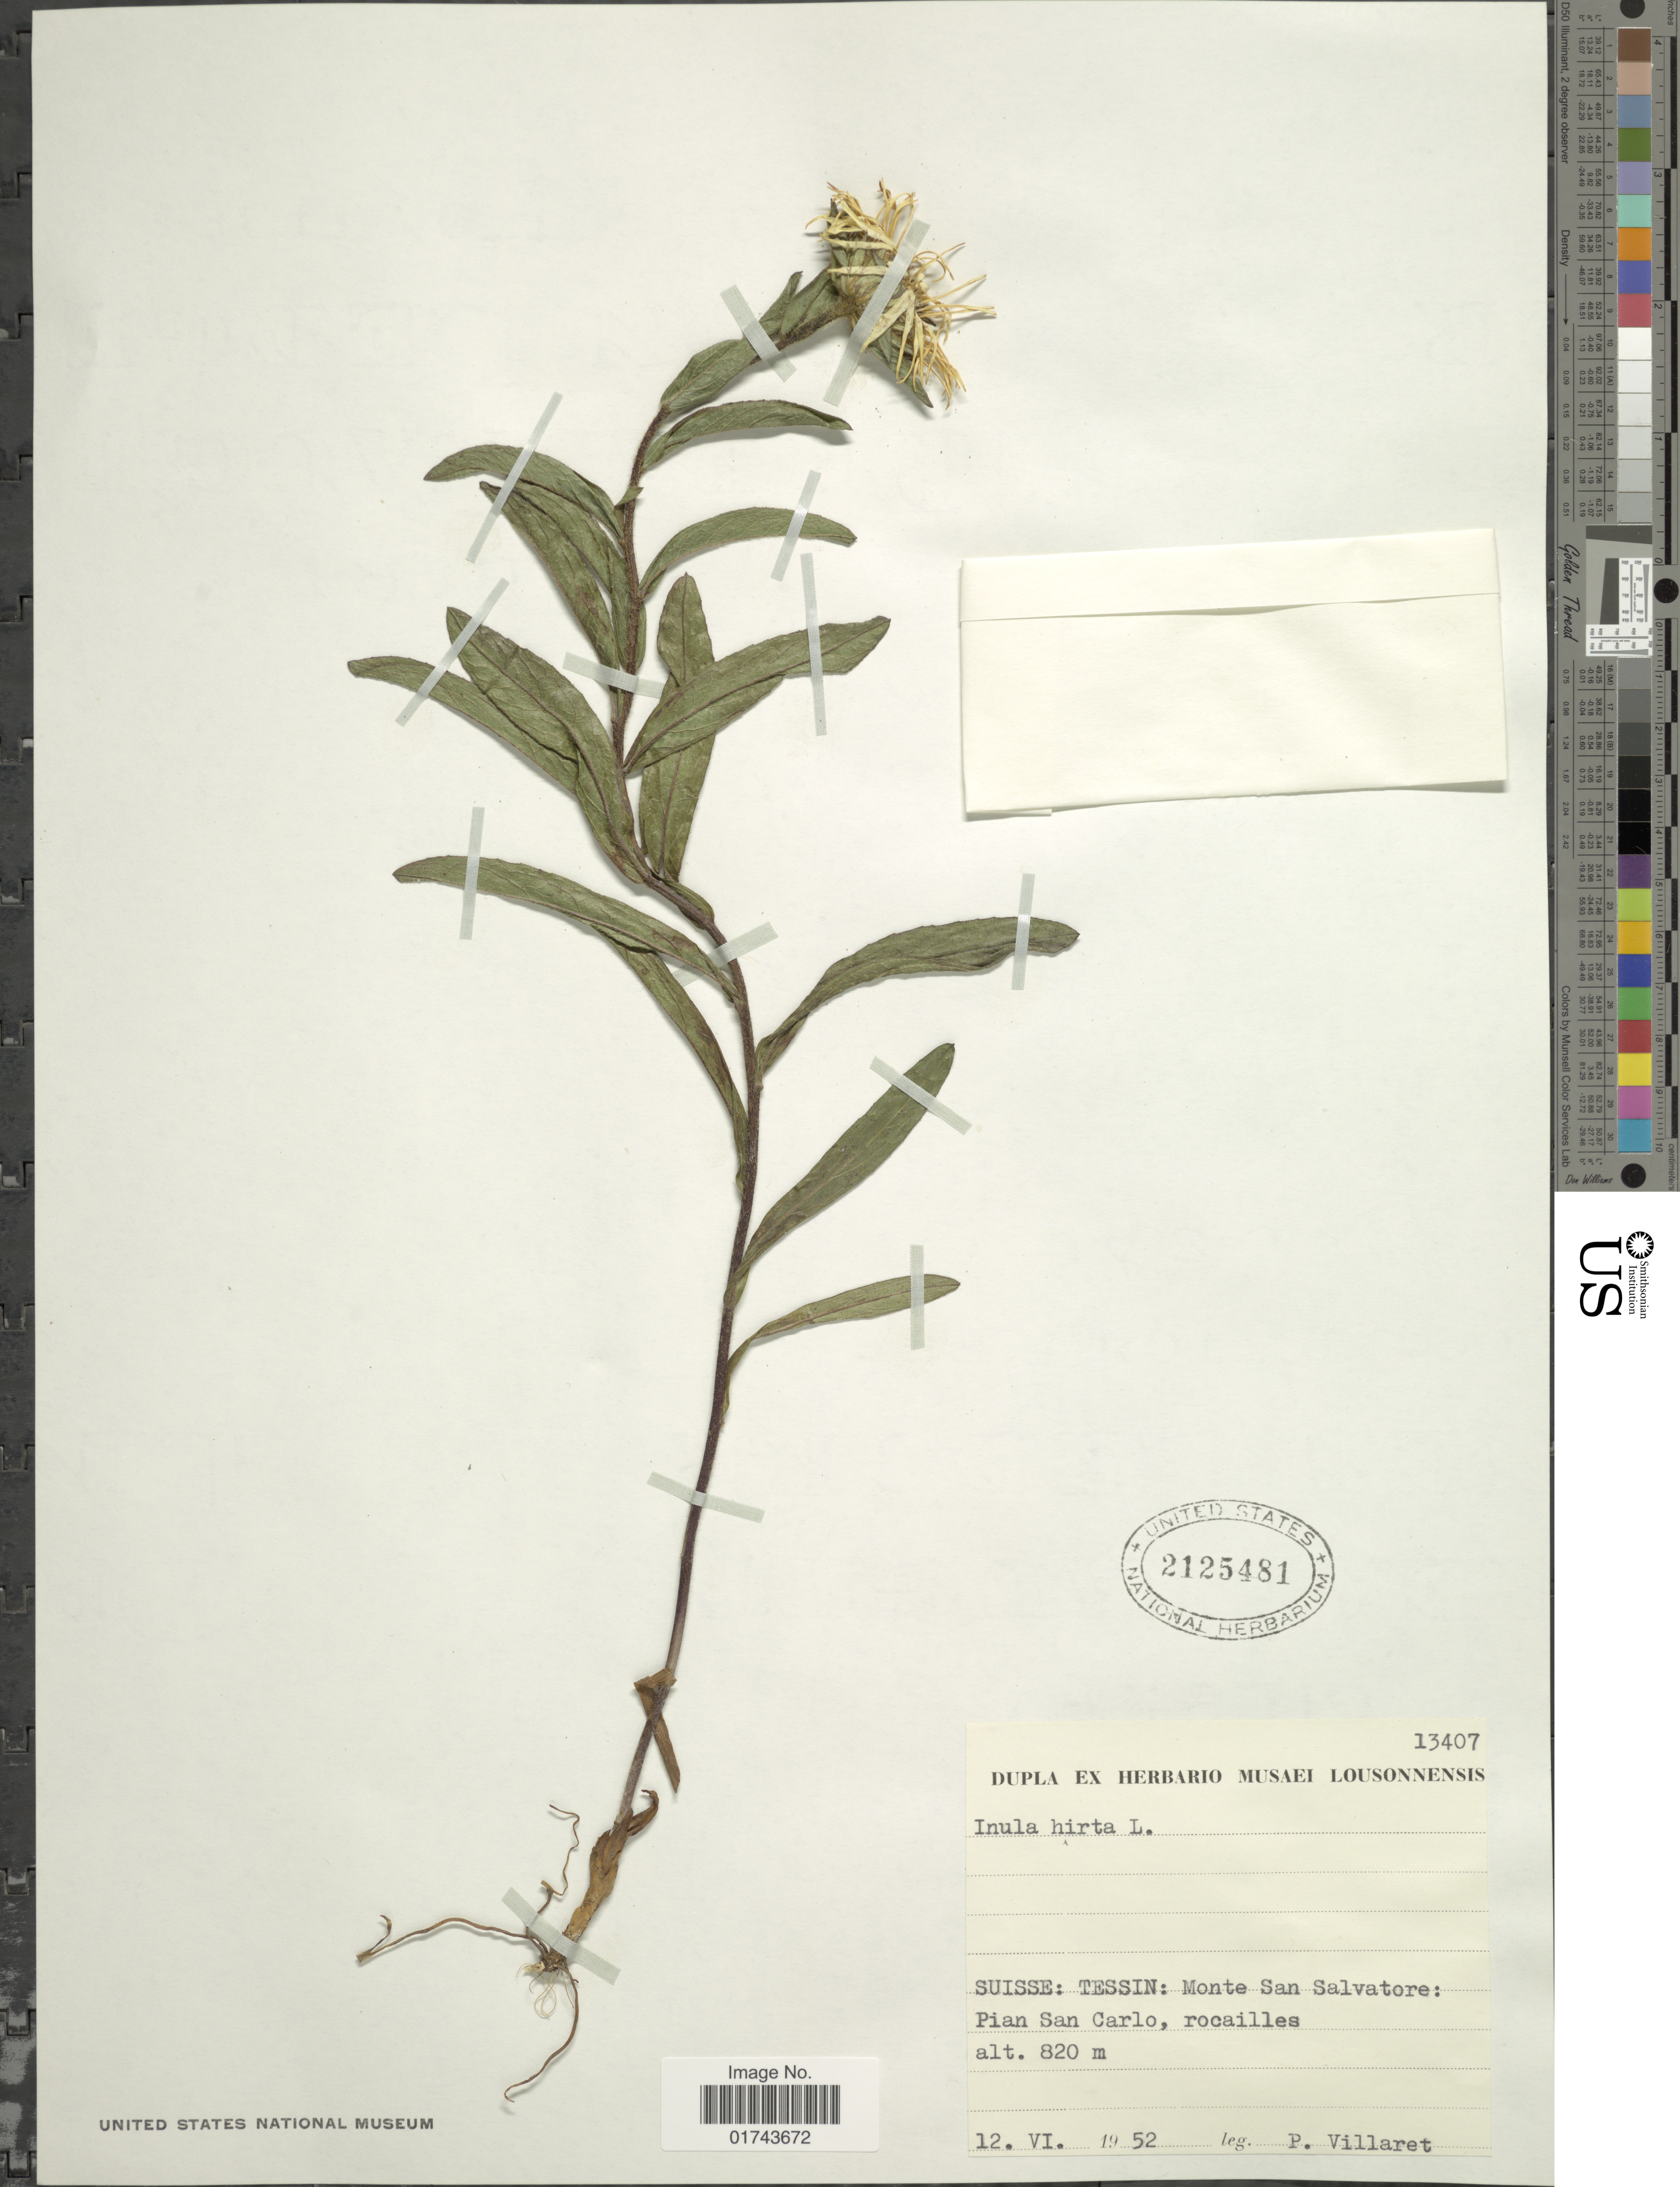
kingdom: Plantae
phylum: Tracheophyta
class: Magnoliopsida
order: Asterales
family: Asteraceae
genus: Inula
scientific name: Inula hirta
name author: L.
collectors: P. Villaret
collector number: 13407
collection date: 1852-06-12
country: Switzerland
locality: Suisse: Tessin: Monte San Salvatore: Pian San Carlo, rocailles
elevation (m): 820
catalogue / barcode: US 2125481